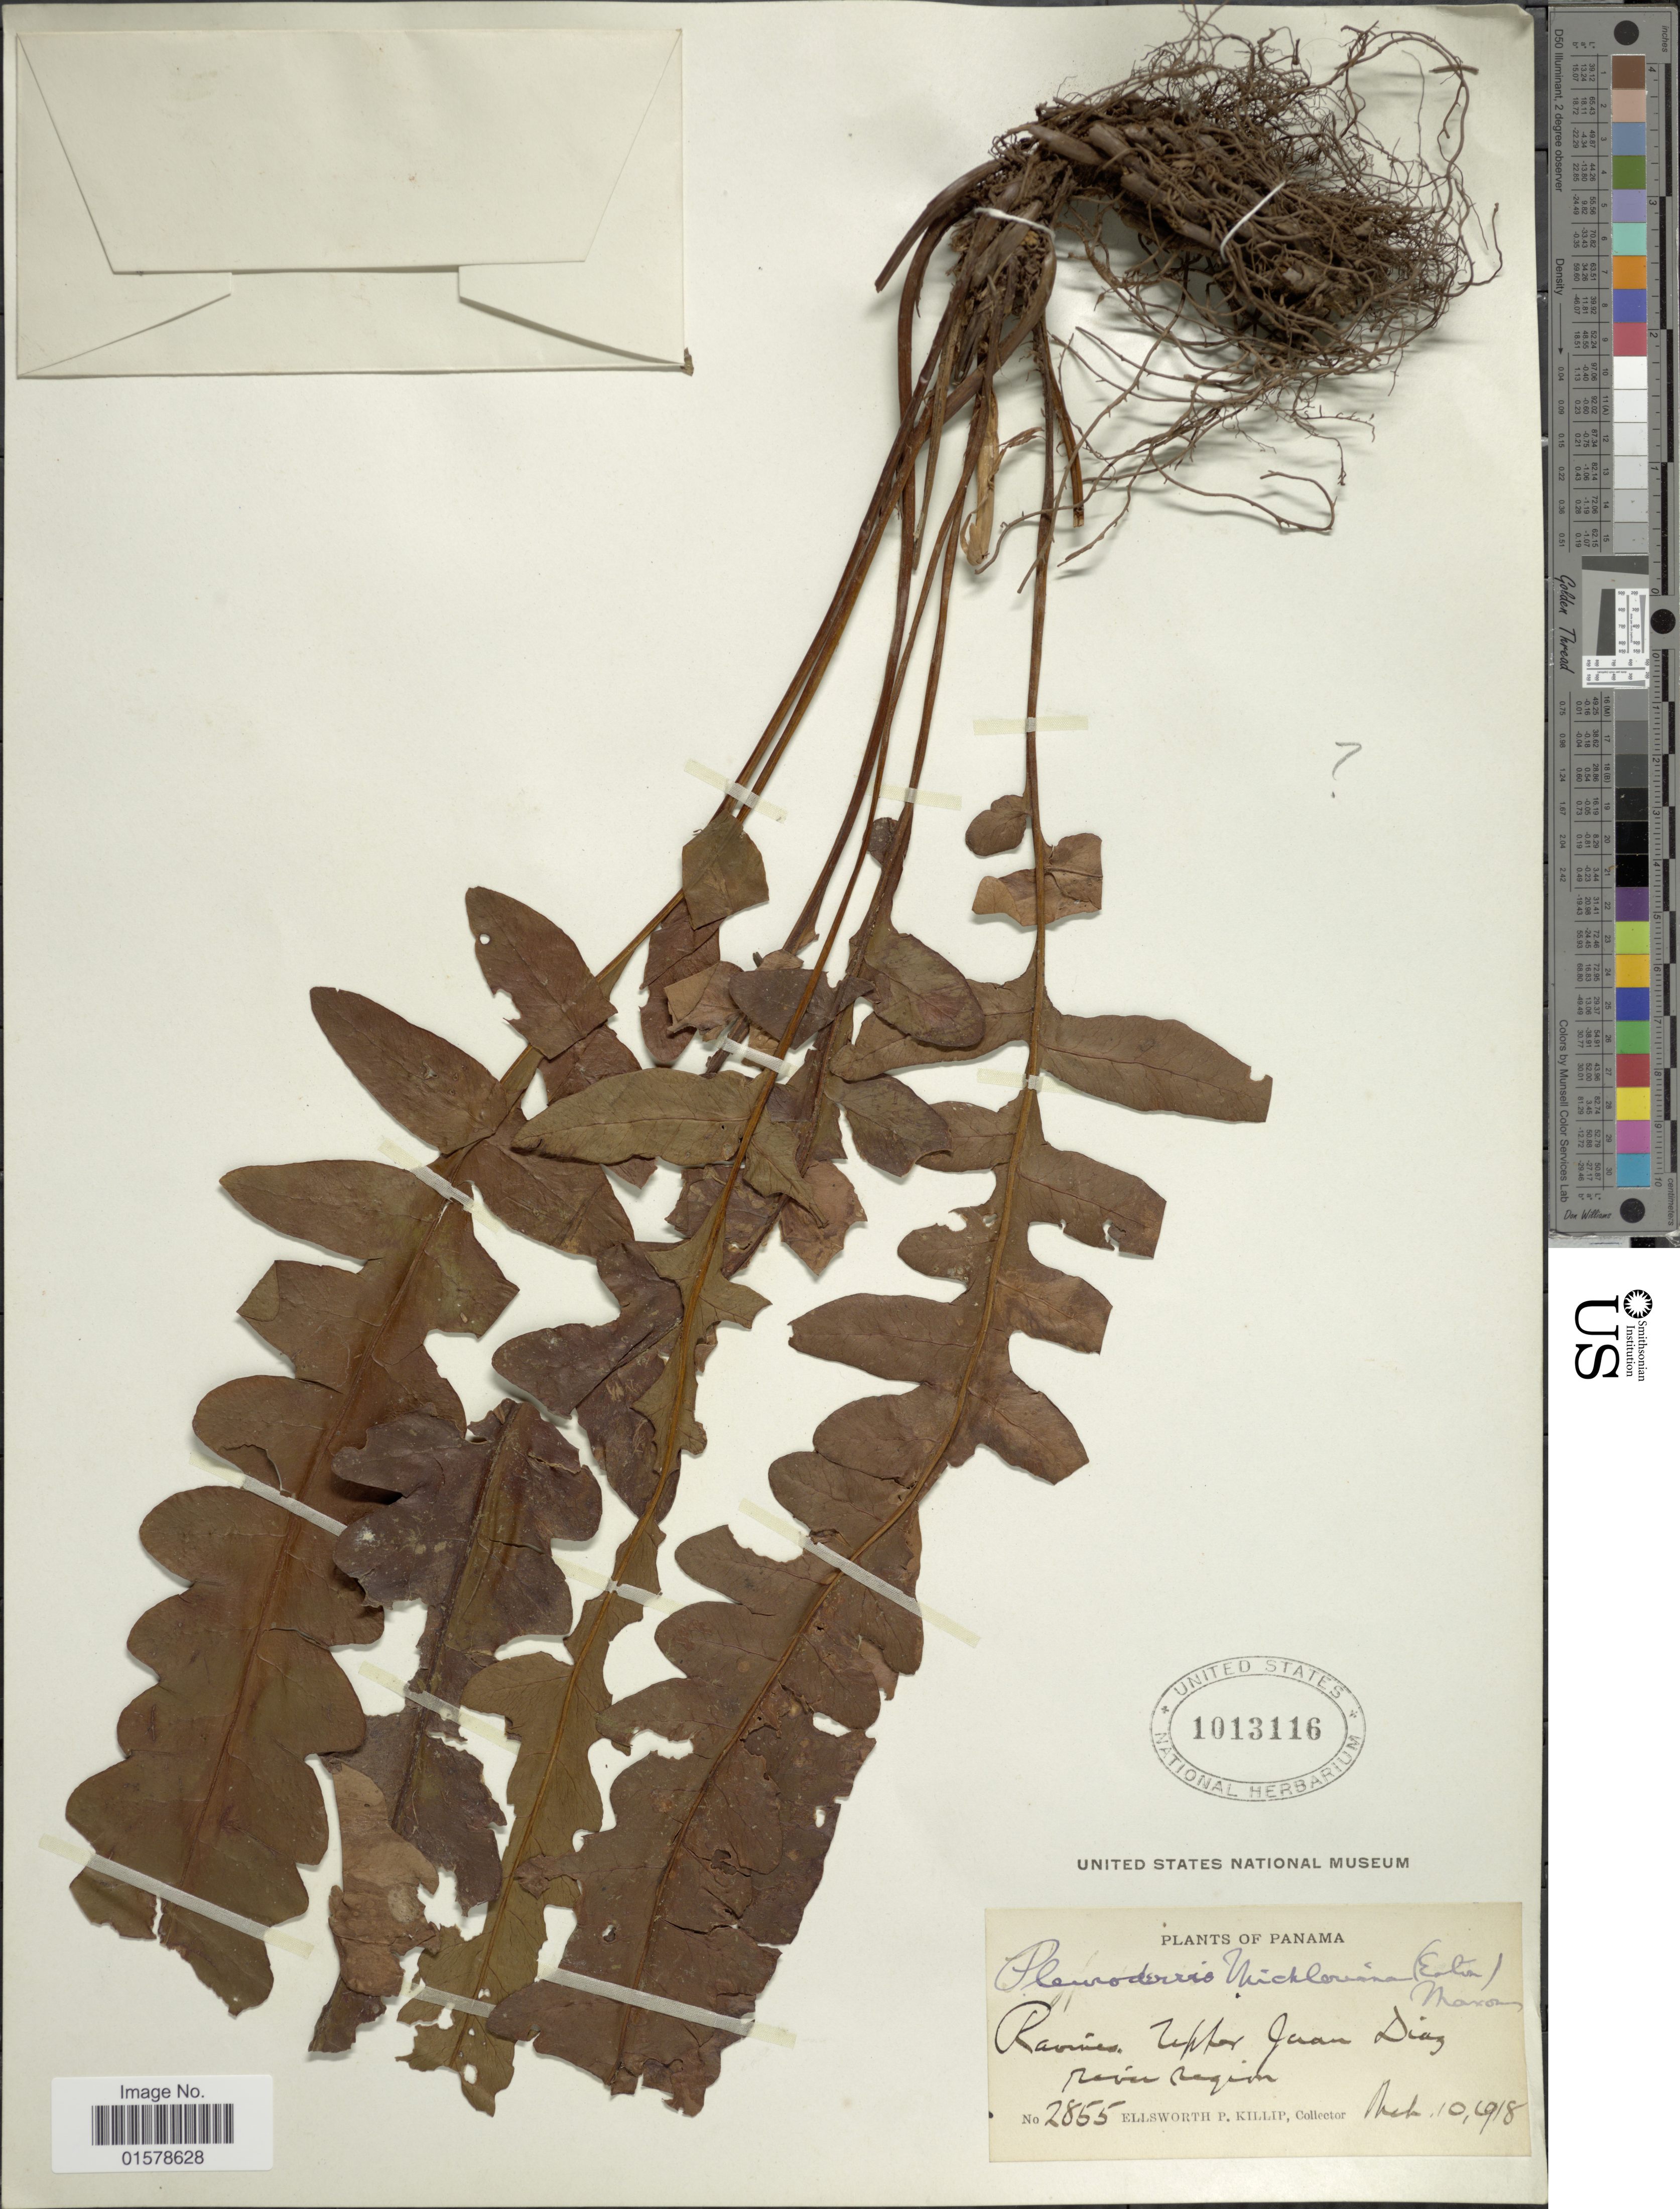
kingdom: Plantae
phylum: Tracheophyta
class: Polypodiopsida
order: Polypodiales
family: Tectariaceae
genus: Tectaria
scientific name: Tectaria x michleriana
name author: (D.C. Eaton) Lellinger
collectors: E. P. Killip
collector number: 2855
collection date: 1918-03-10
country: Panama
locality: Ravines, upper Juan Diaz river region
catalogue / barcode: US 1013116